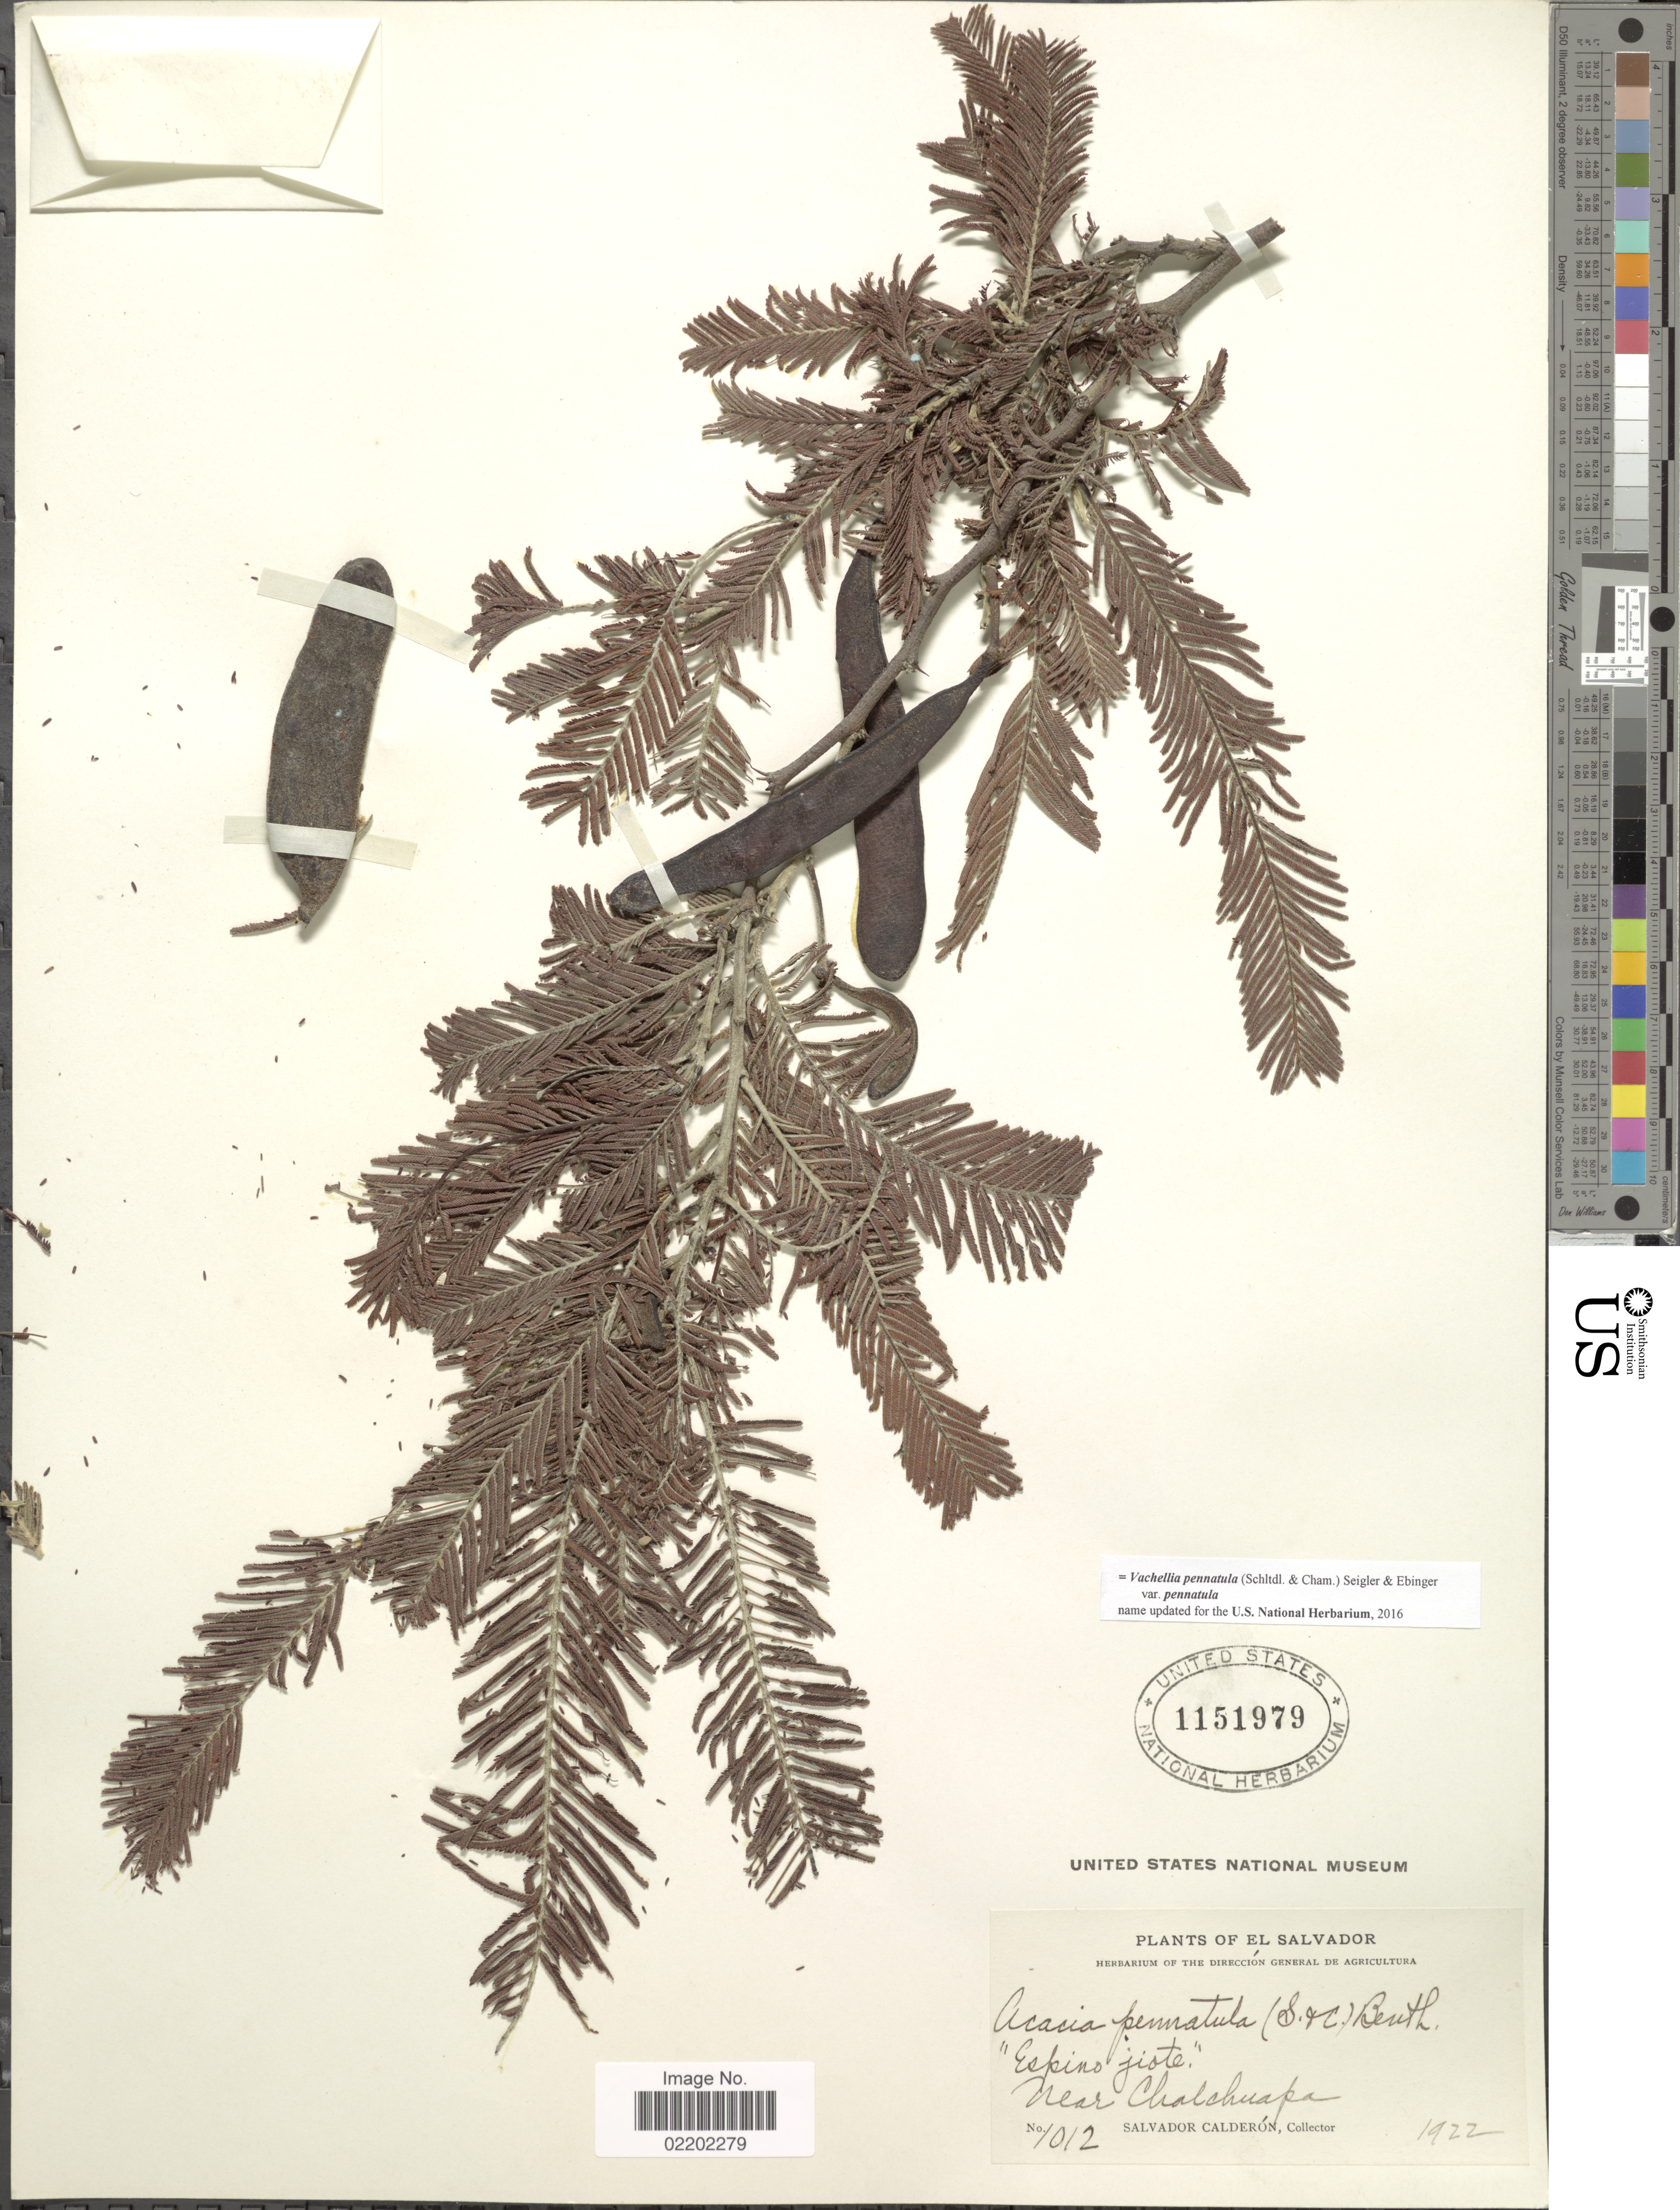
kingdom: Plantae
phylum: Tracheophyta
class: Magnoliopsida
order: Fabales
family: Fabaceae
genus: Vachellia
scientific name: Vachellia pennatula var. pennatula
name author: (Schltdl. & Cham.) Seigler & Ebinger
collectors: S. Calderón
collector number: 1012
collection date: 1922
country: El Salvador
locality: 'Espino jiote', Near Chalchuapa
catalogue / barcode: US 1151979